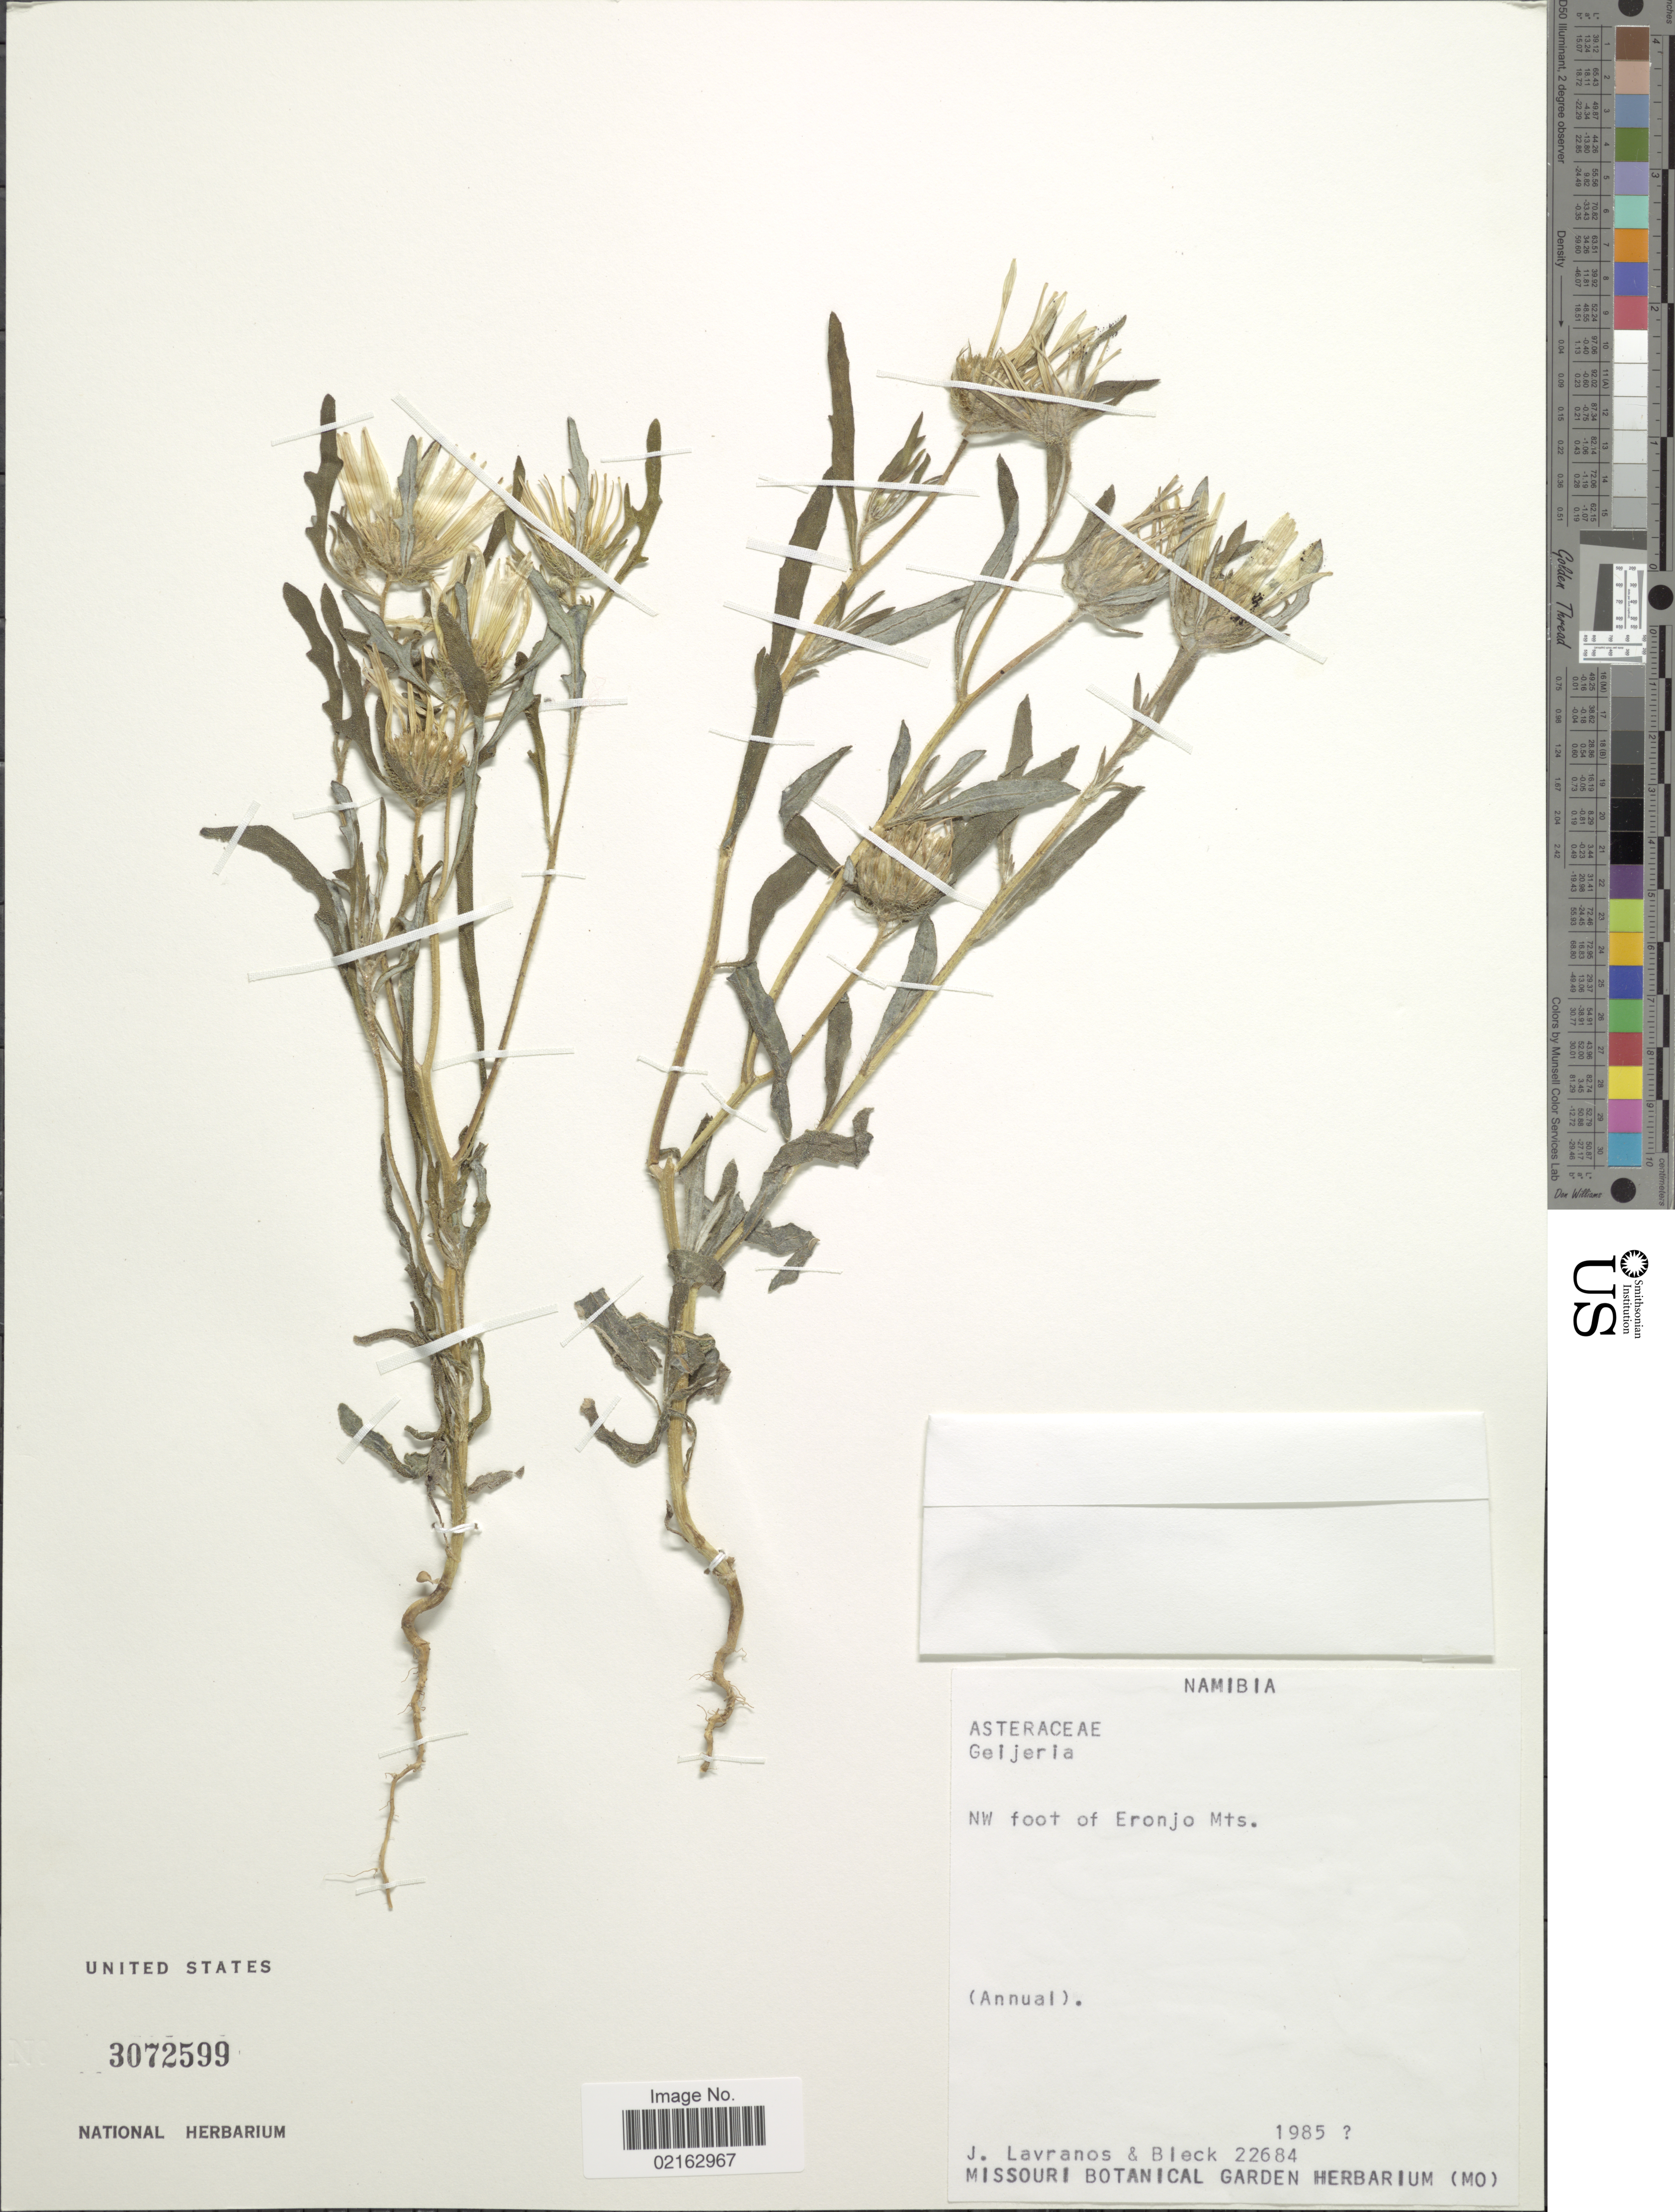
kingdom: Plantae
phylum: Tracheophyta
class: Magnoliopsida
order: Asterales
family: Asteraceae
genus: Hirpicium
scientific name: Hirpicium gorterioides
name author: (Oliv. & Hiern) Roessler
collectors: J. Lavranos & -. Bleck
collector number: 22684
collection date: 1985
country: Namibia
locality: NW foot of Eronjo Mts.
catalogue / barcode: US 3072599